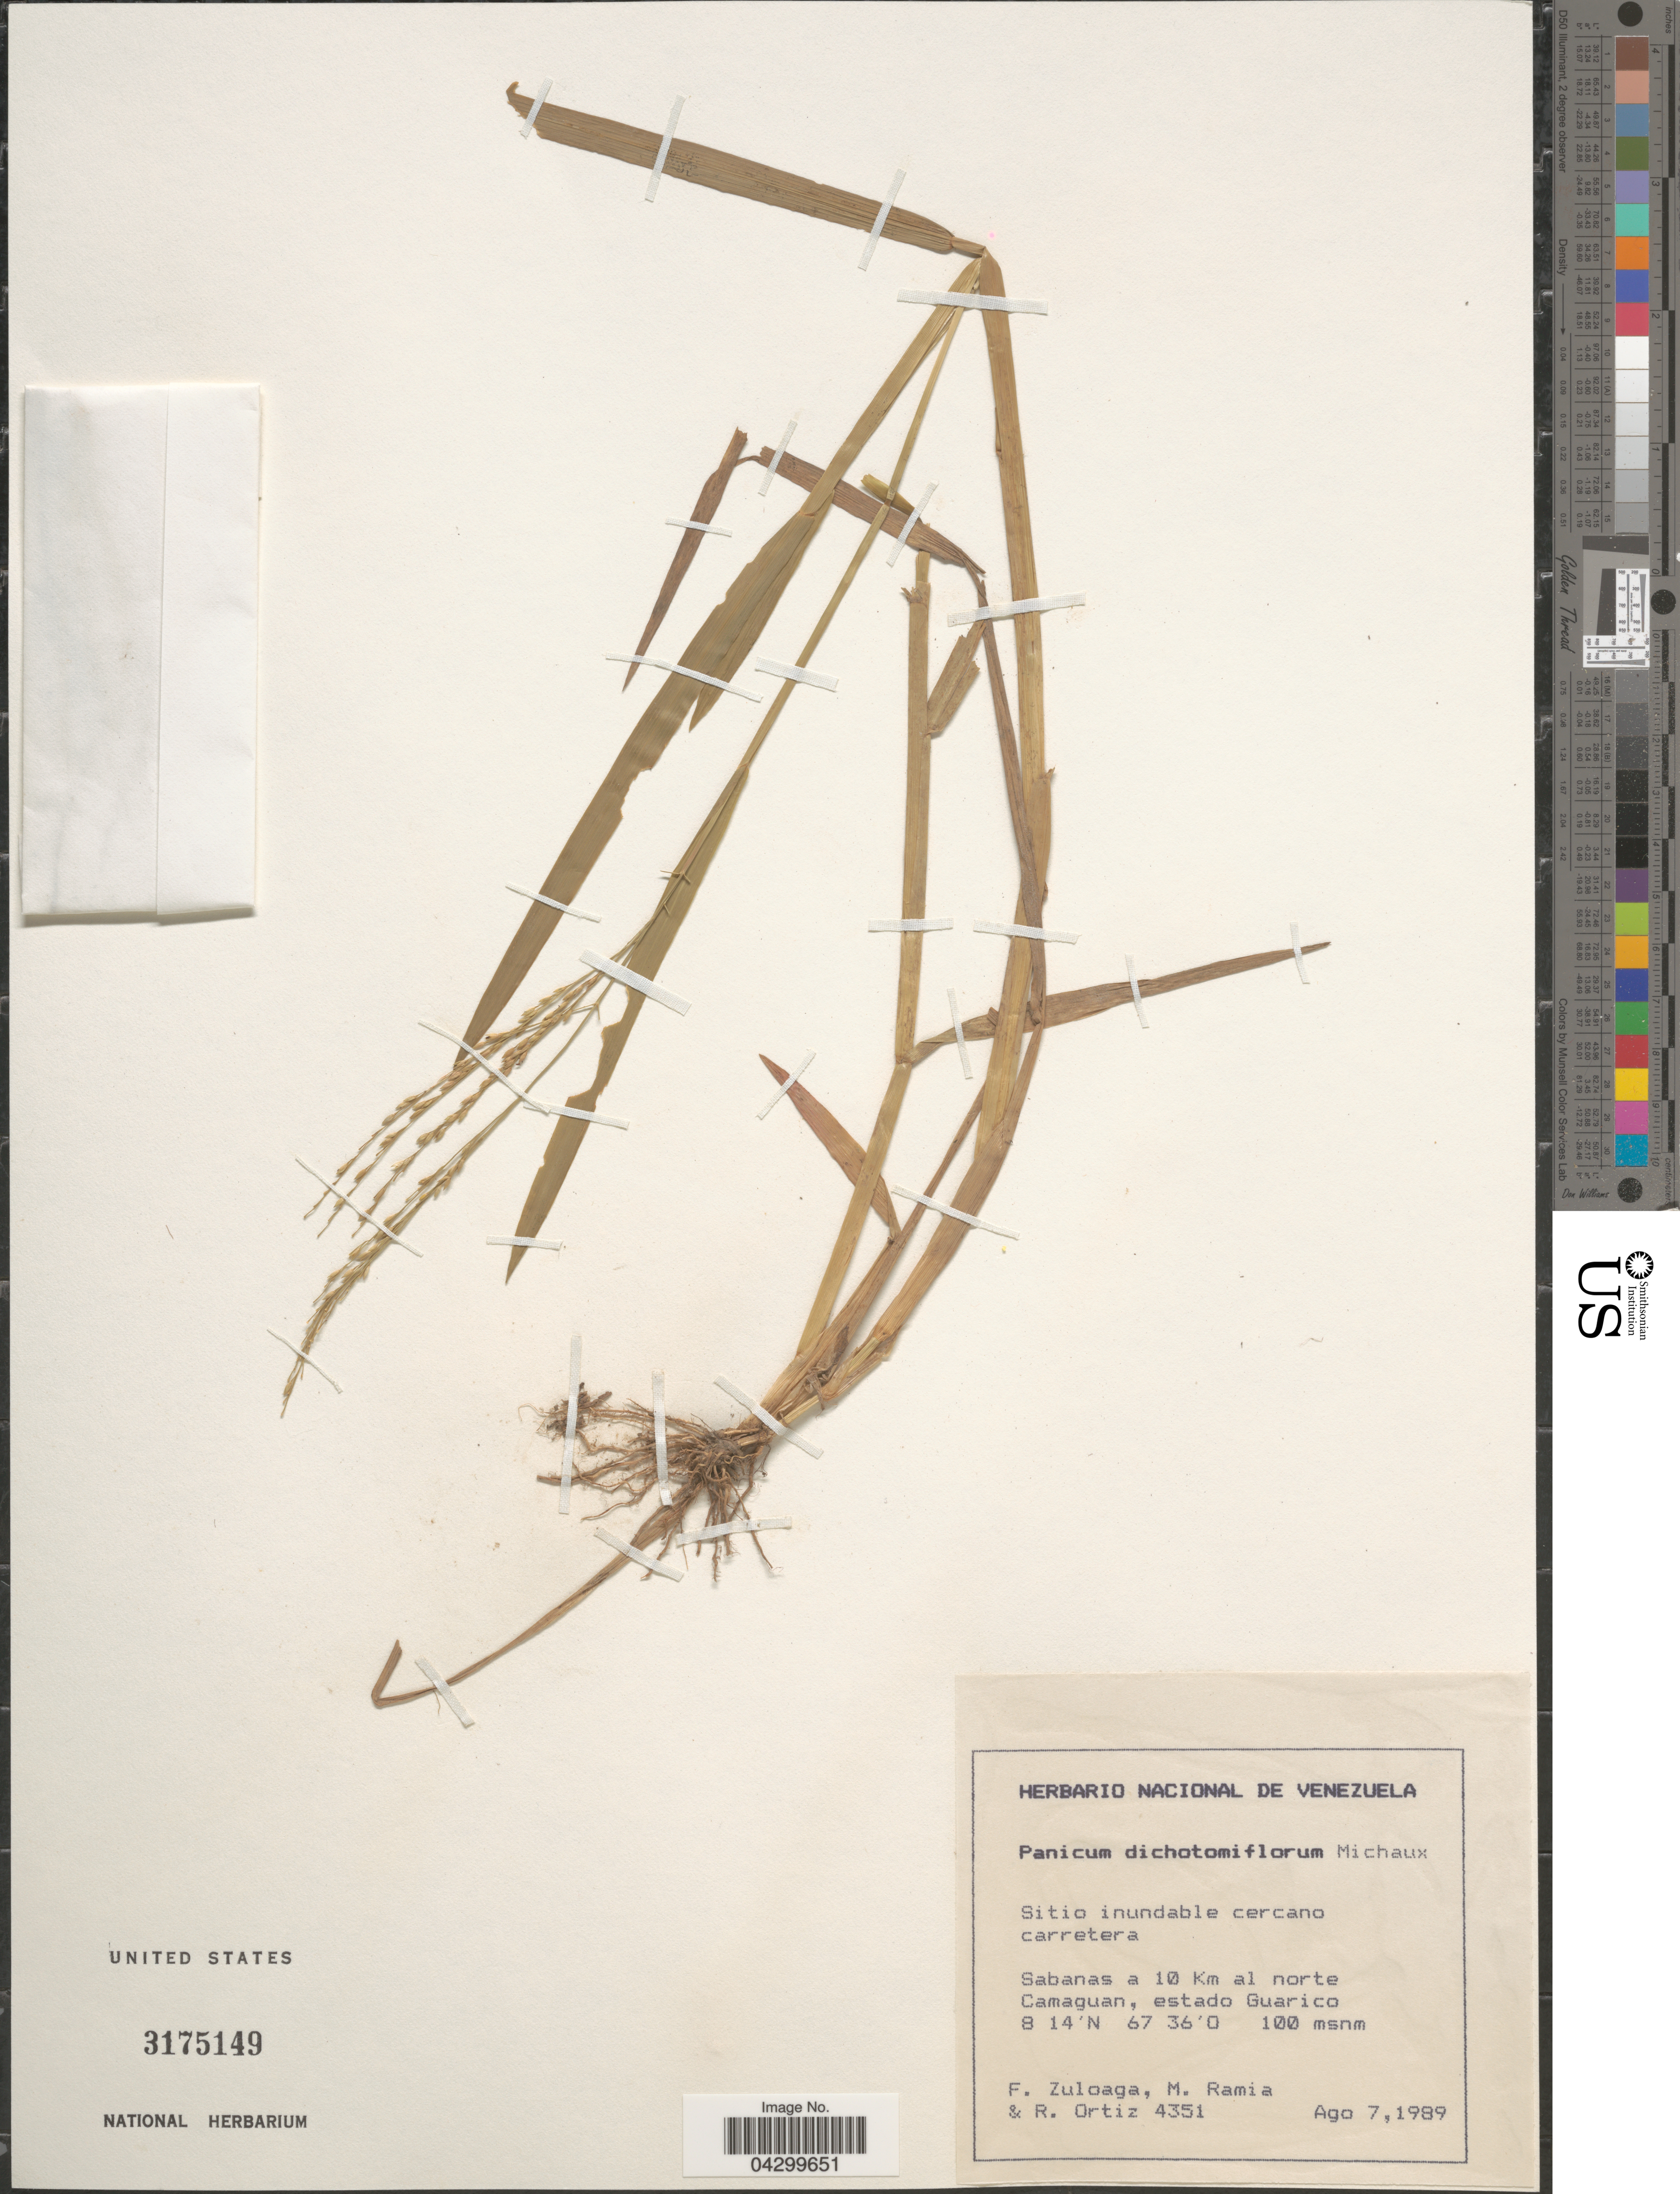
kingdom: Plantae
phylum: Tracheophyta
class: Liliopsida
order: Poales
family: Poaceae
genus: Panicum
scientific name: Panicum dichotomiflorum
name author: Michx.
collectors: F. Zuloaga, M. Ramia & R. Ortiz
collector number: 4351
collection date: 1989-08-07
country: Venezuela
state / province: Guarico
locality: Sitio inundable cercano carretera. Sabanas a 10 Km al norte Camaguan.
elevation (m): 100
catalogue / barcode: US 3175149